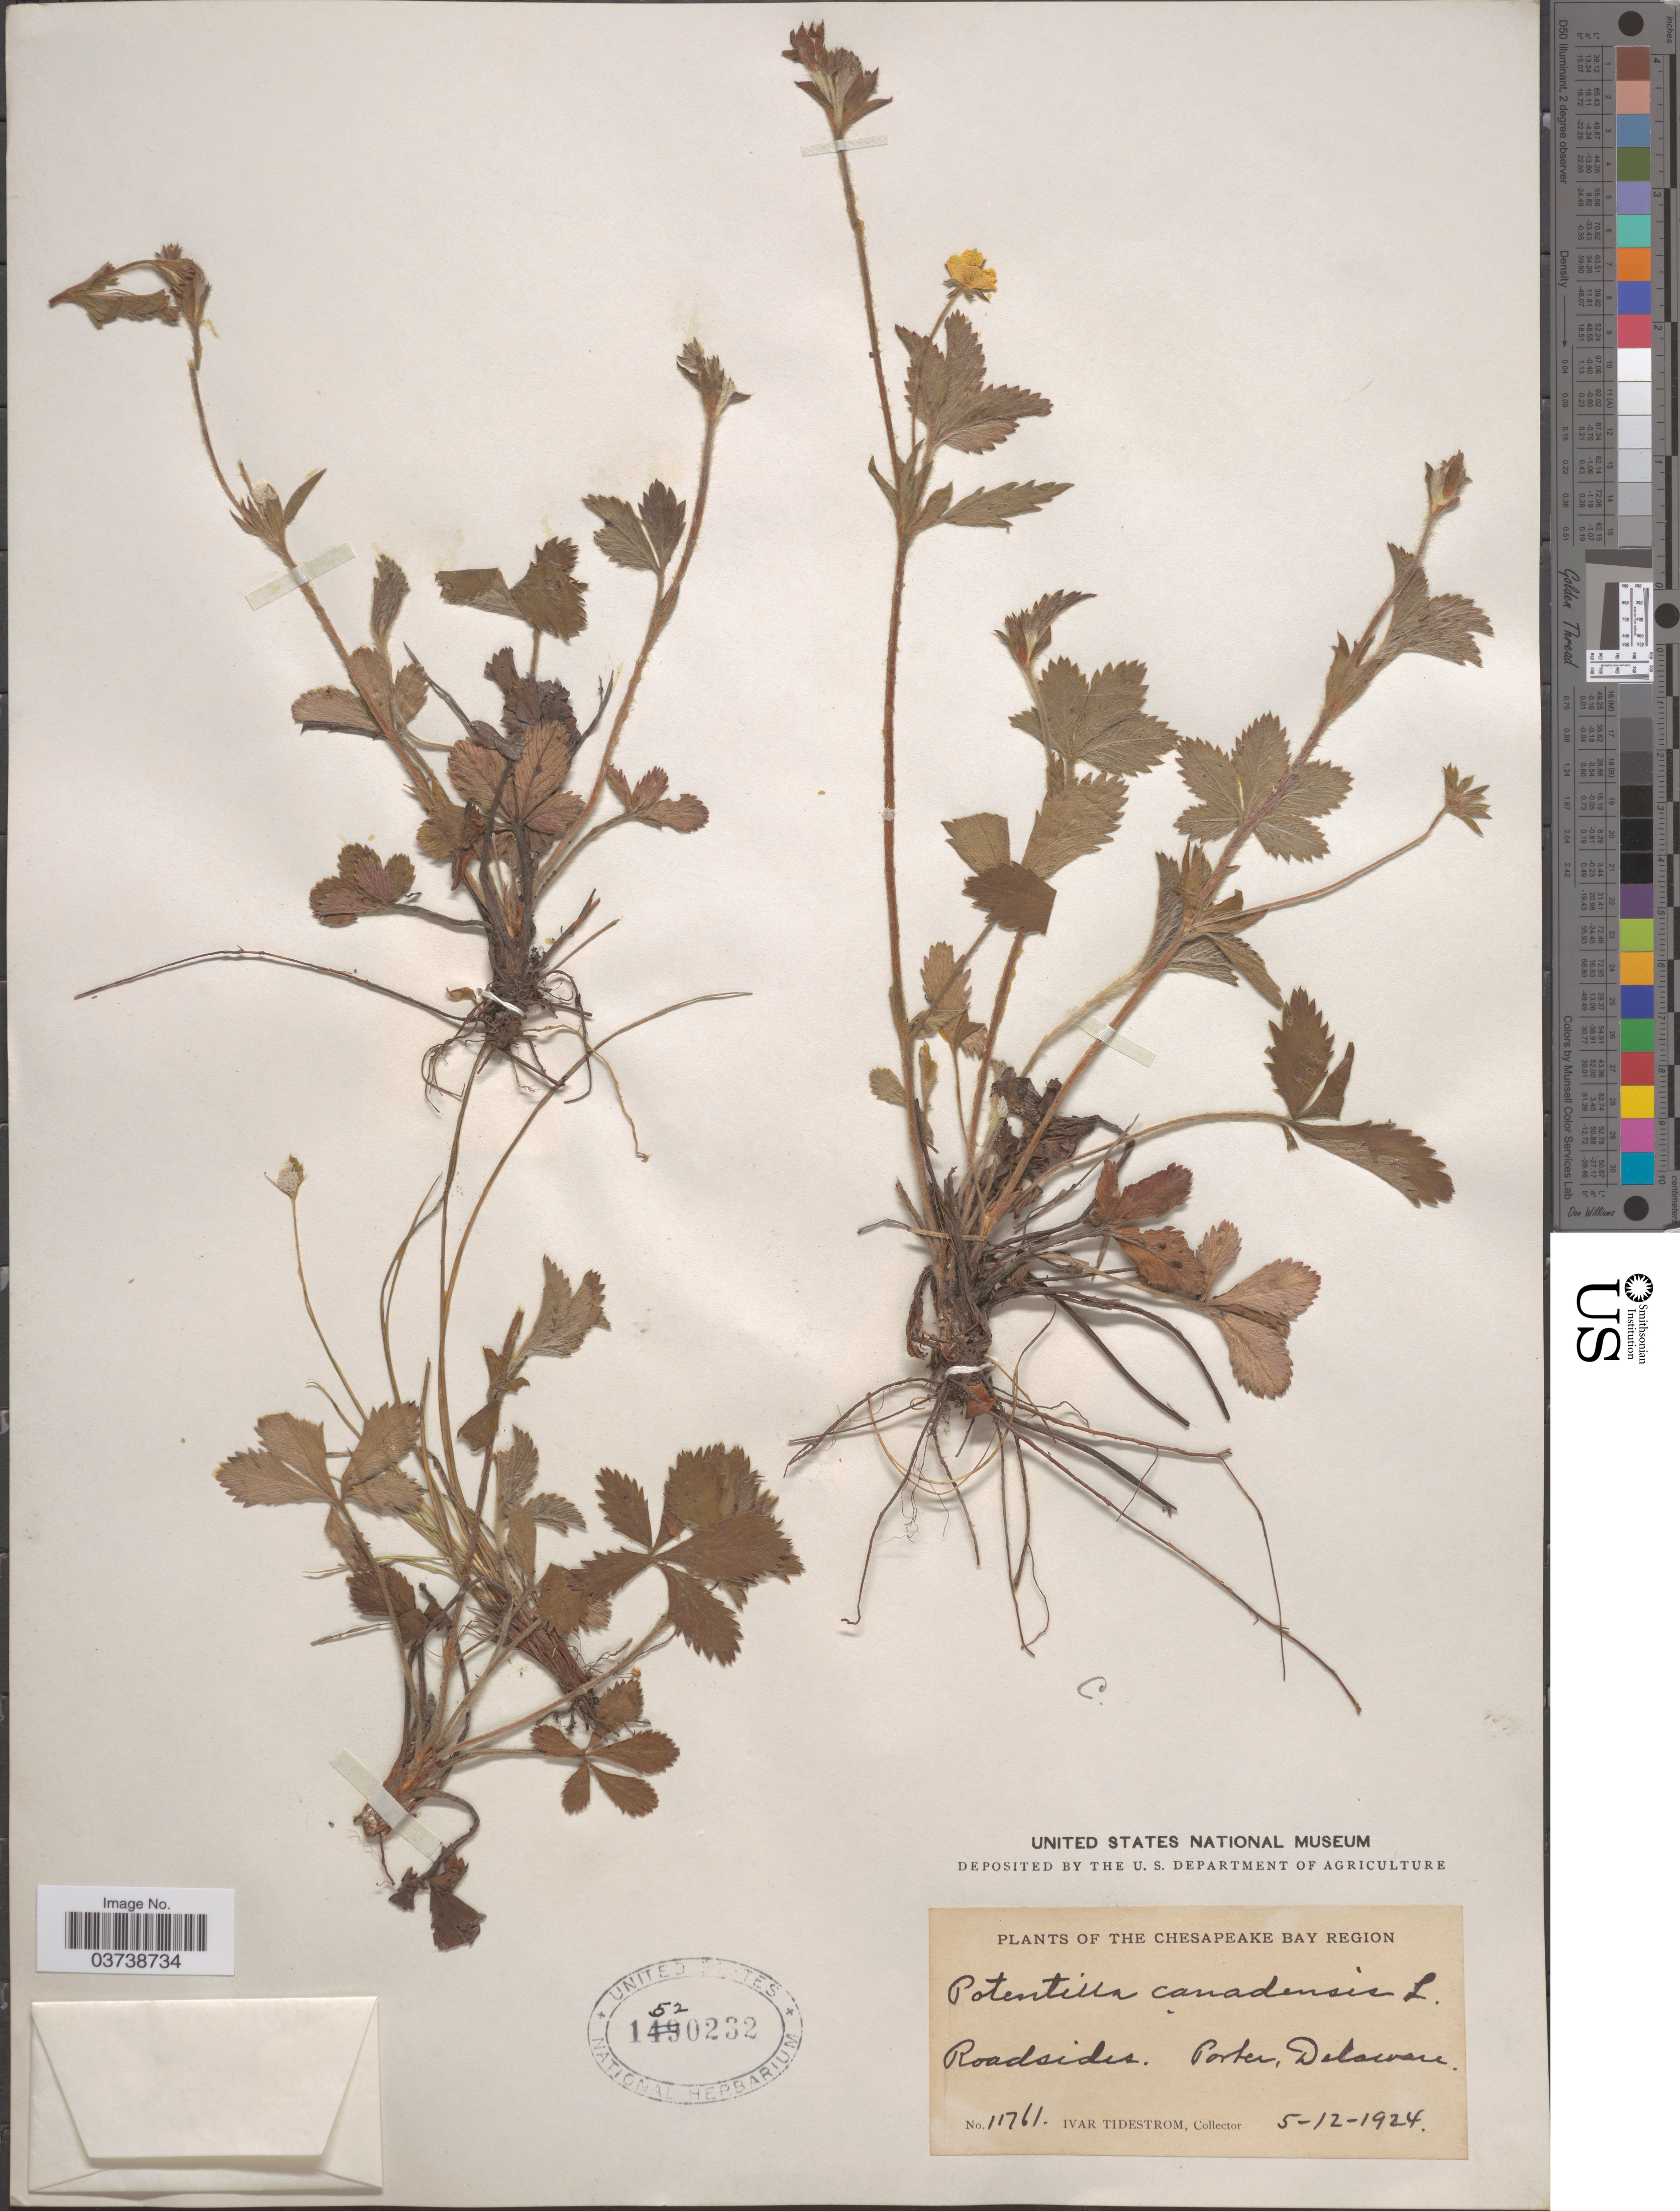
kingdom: Plantae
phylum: Tracheophyta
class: Magnoliopsida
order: Rosales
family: Rosaceae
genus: Potentilla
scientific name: Potentilla canadensis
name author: L.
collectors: I. F. Tidestrom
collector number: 117611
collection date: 1924-05-12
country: United States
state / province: Delaware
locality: The Chesapeake Bay Region. Roadsides. Porter.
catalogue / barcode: US 1520232